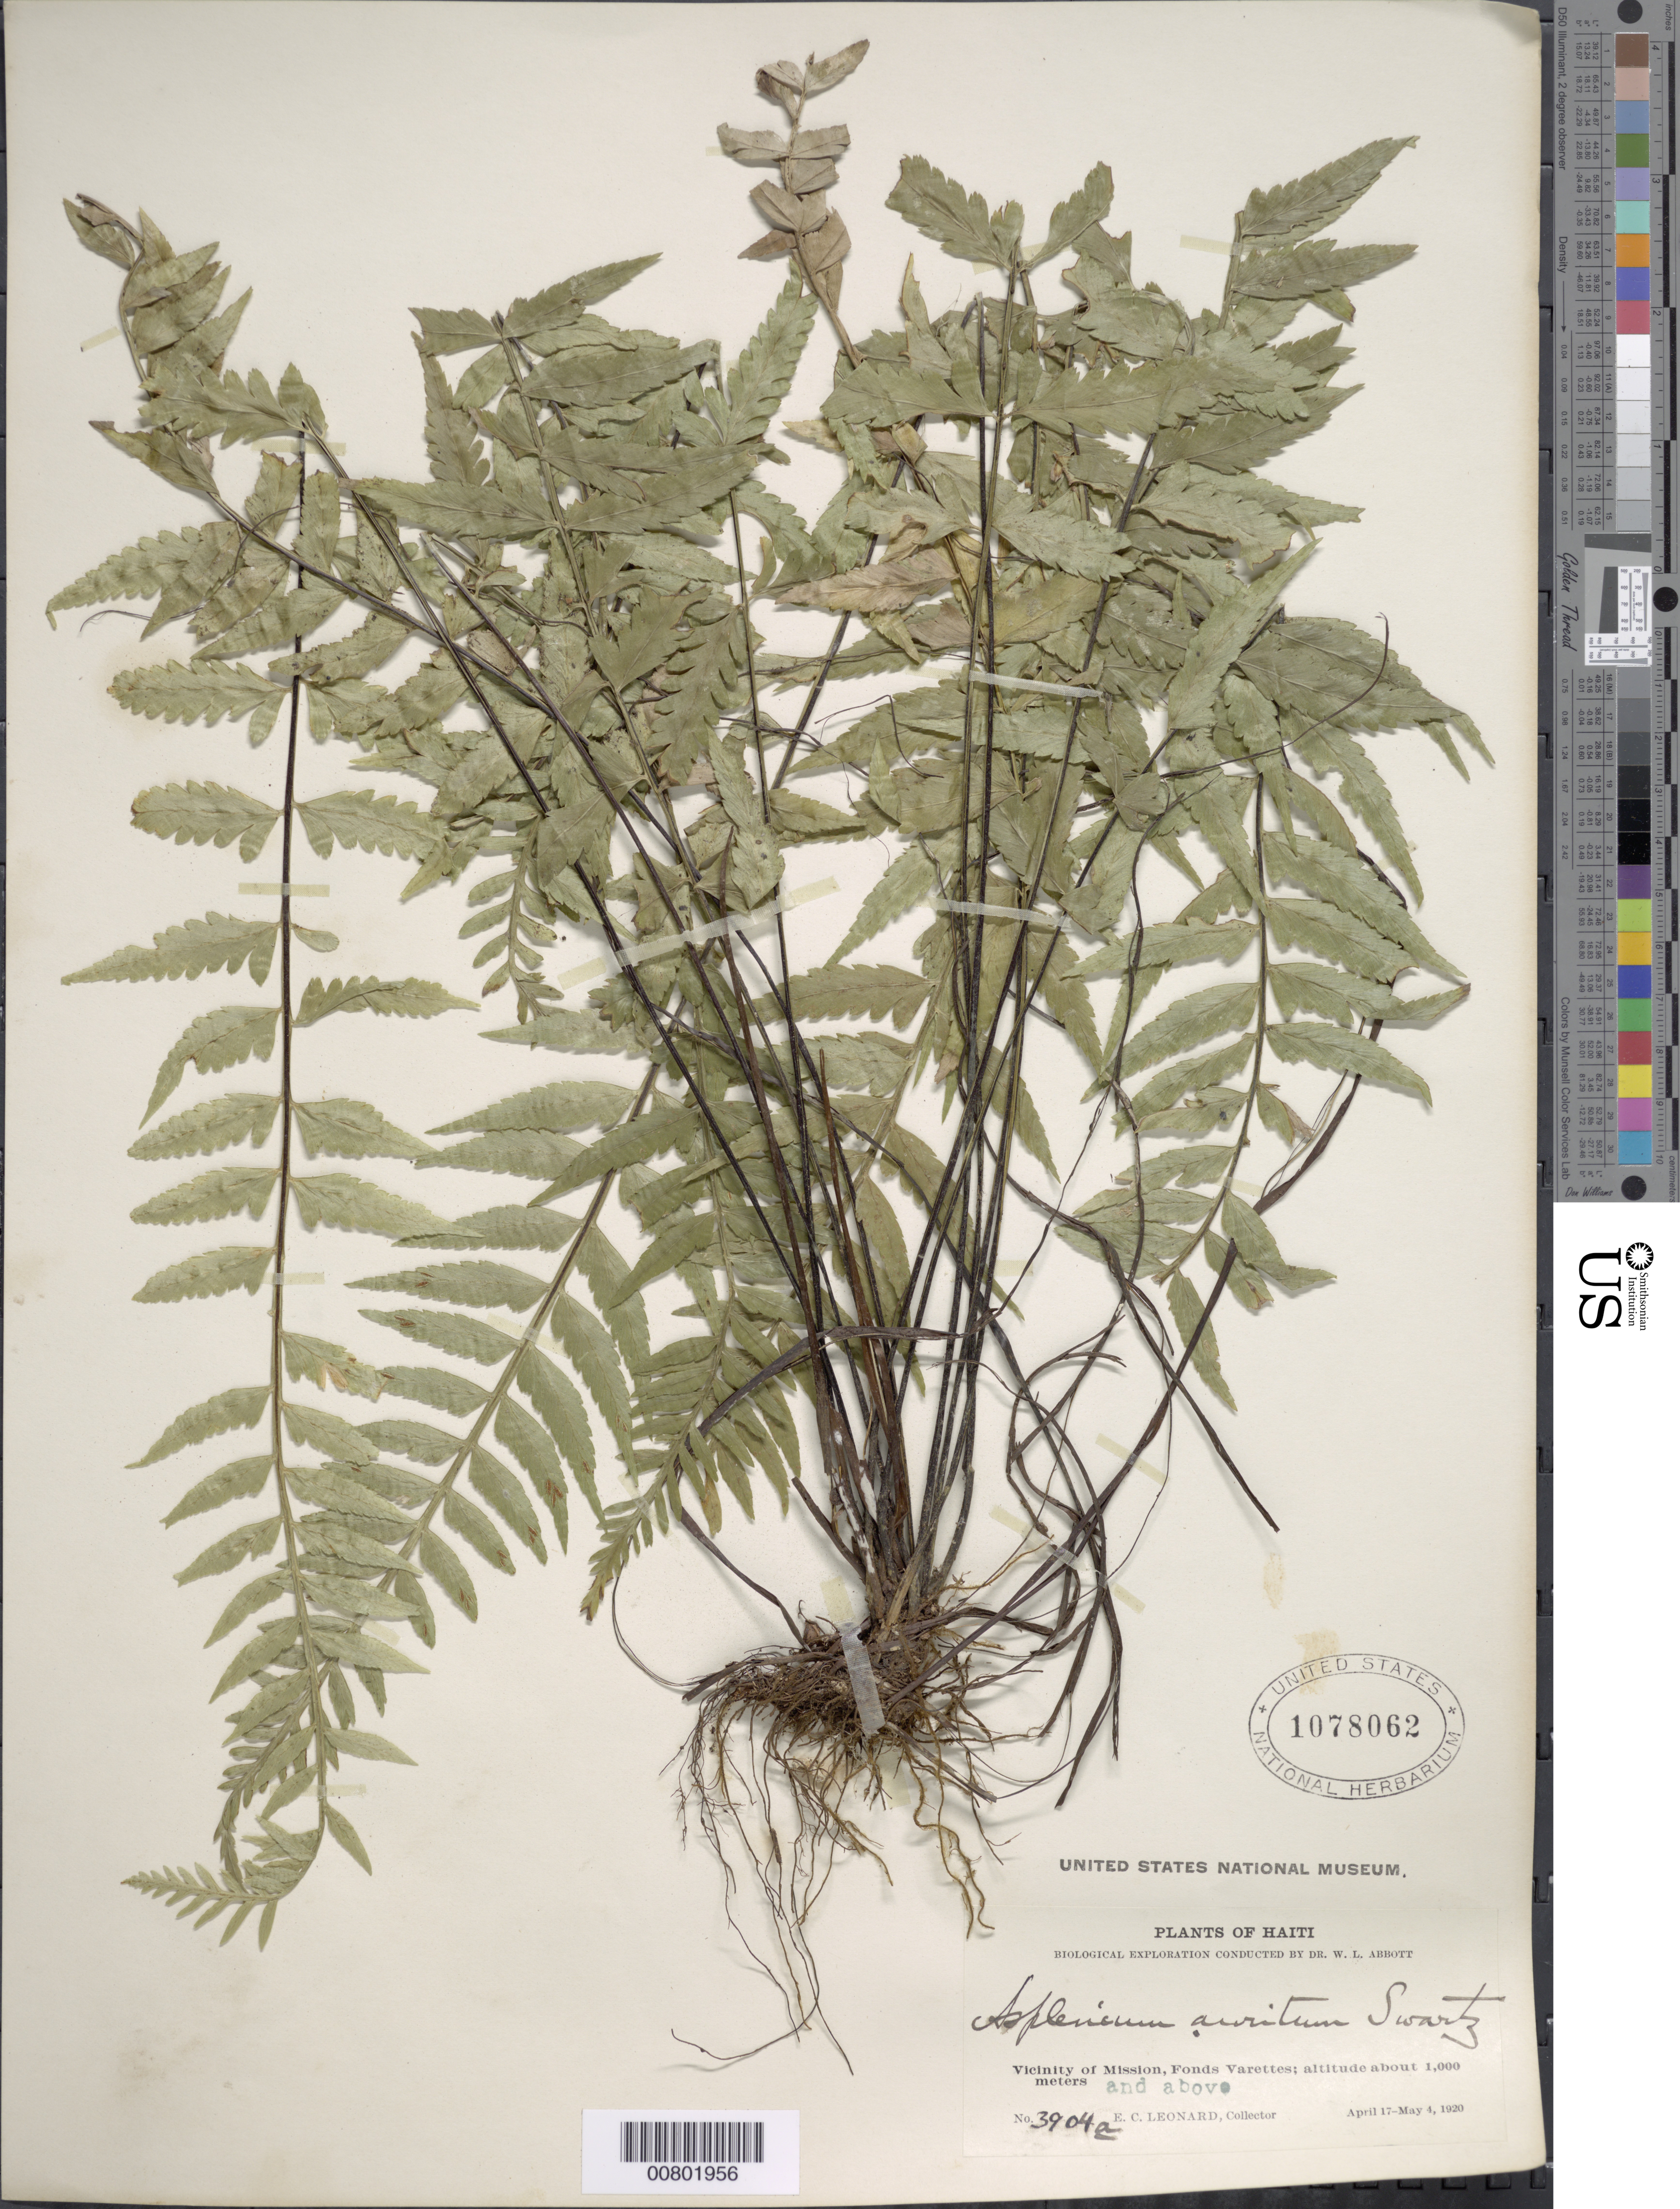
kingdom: Plantae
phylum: Tracheophyta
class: Polypodiopsida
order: Polypodiales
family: Aspleniaceae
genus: Asplenium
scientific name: Asplenium auritum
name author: Sw.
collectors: E. C. Leonard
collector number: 3904a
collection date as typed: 17 Apr 1920 to 04 May 1920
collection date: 1920-04-17/1920-05-04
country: Haiti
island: Hispaniola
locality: Fonds Varettes, vicinity Mission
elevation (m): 1000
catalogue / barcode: US 1078062